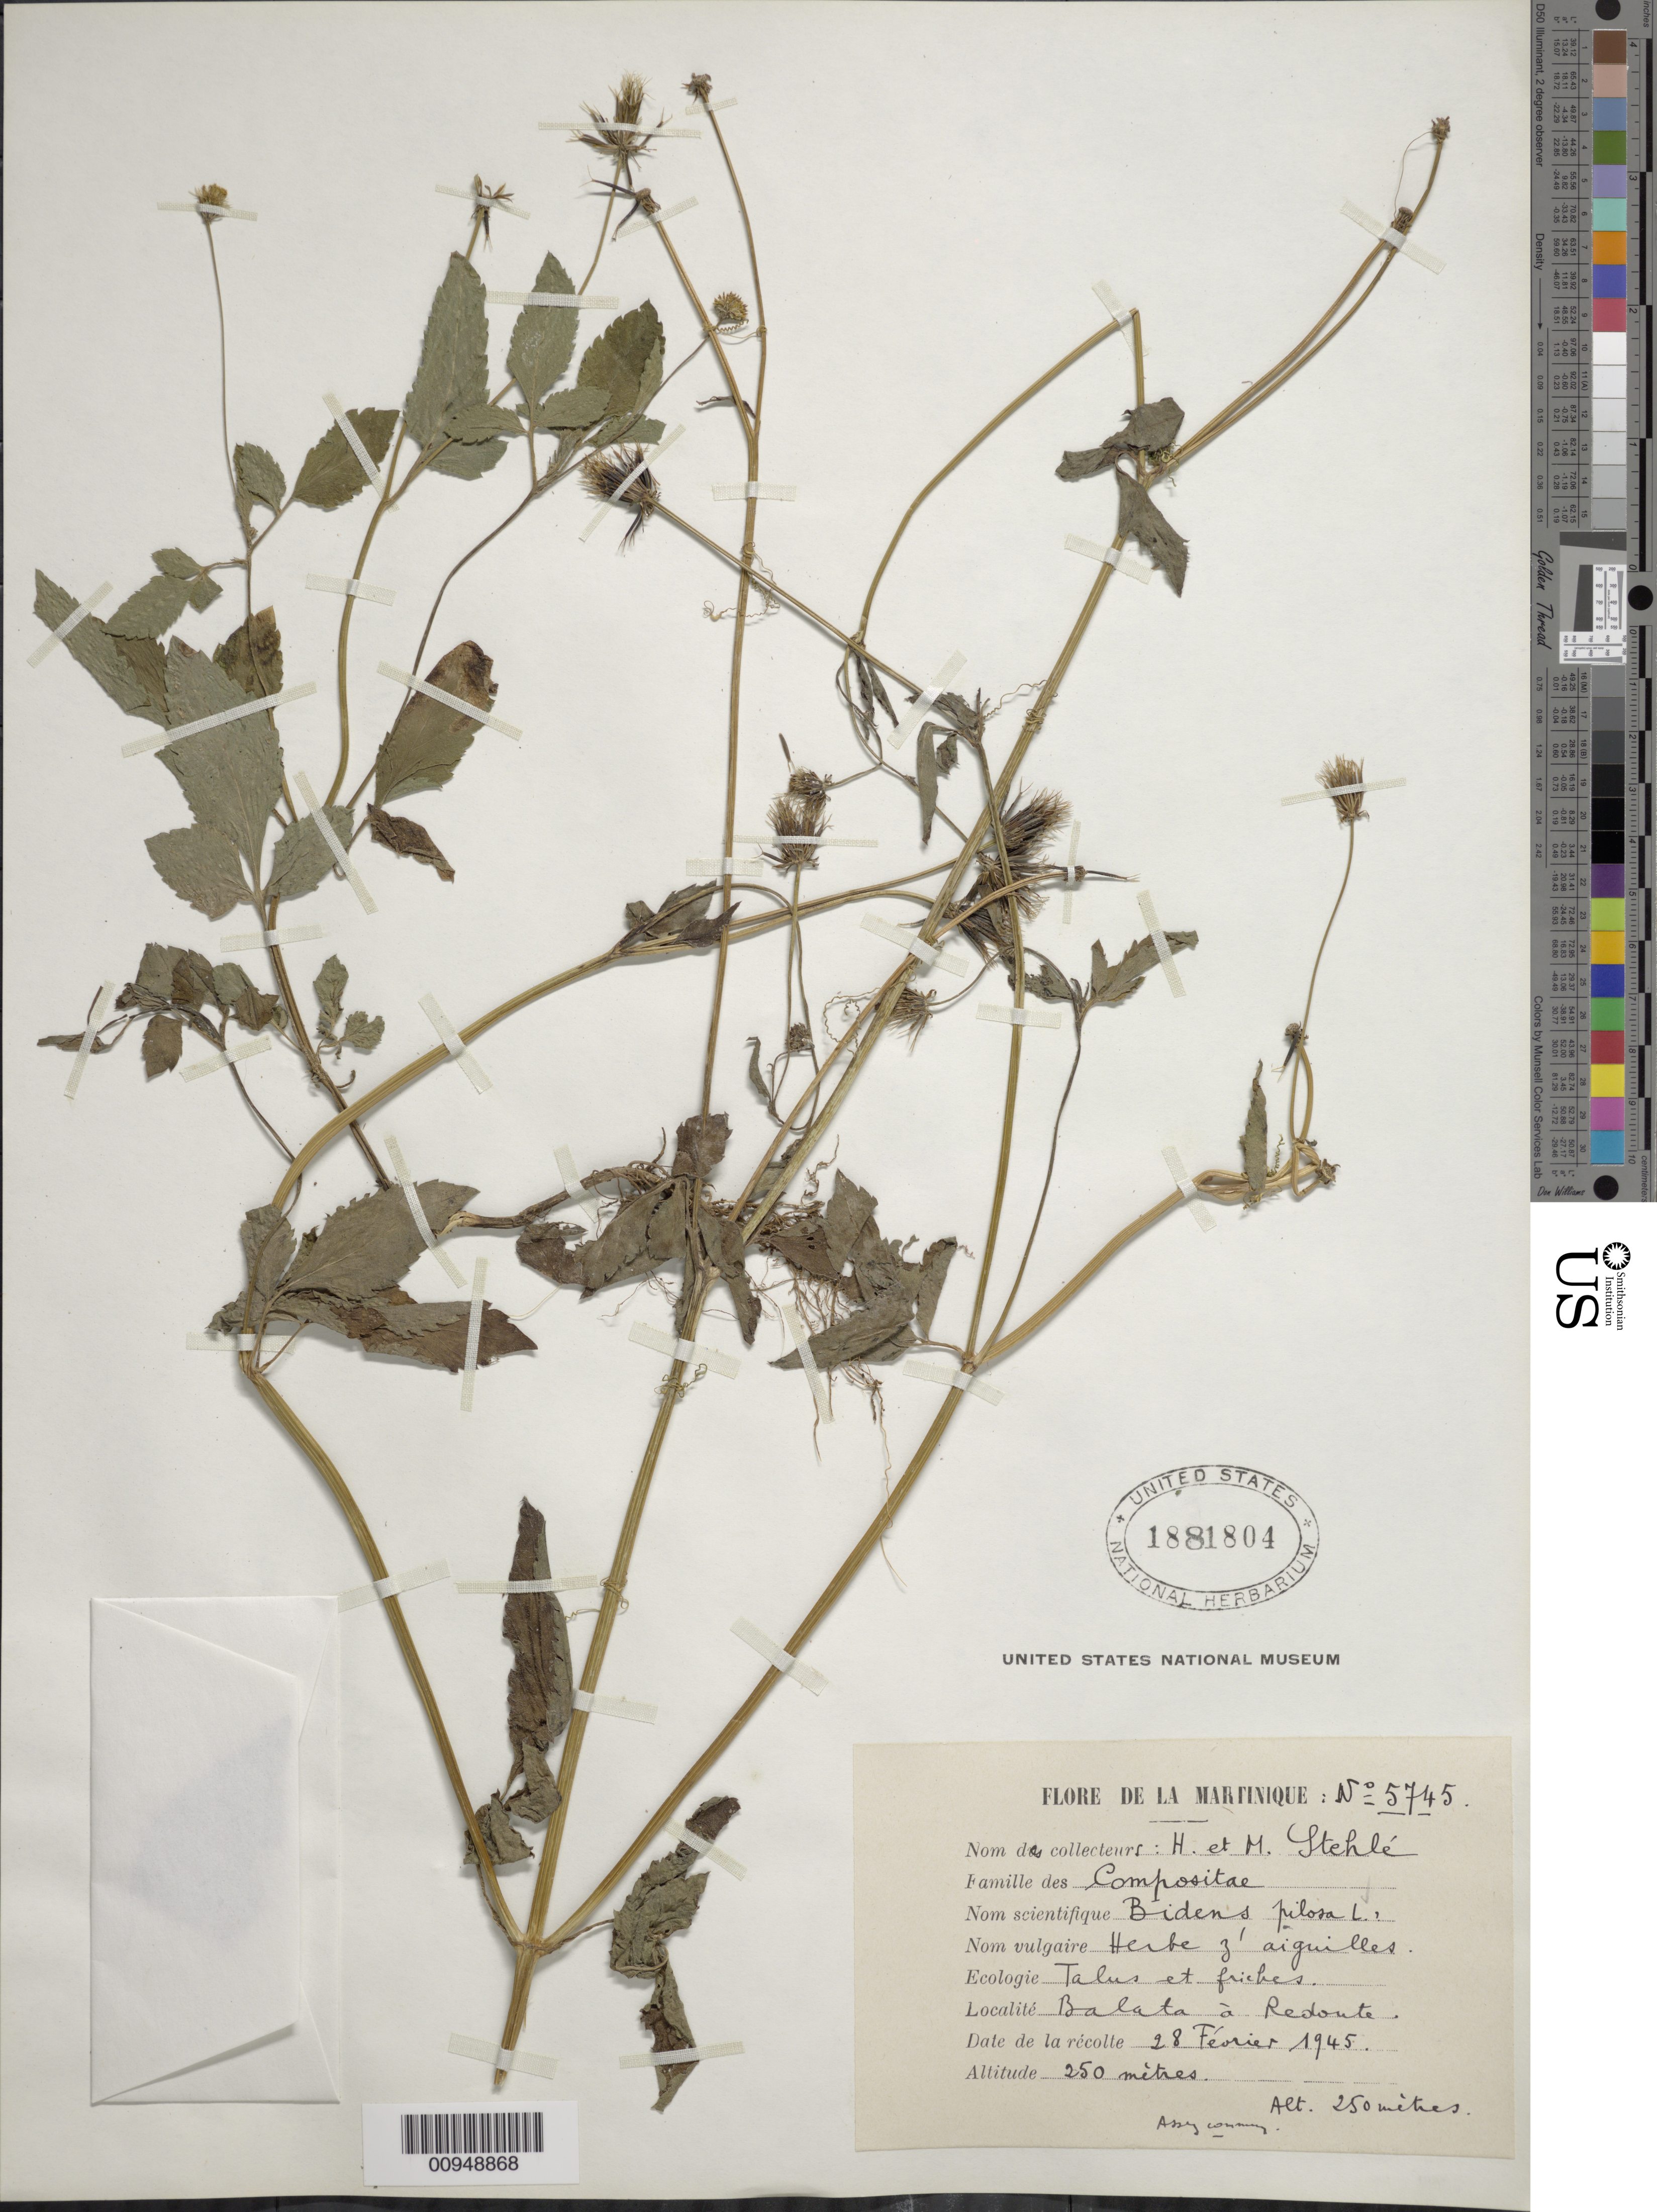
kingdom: Plantae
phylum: Tracheophyta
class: Magnoliopsida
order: Asterales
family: Asteraceae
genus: Bidens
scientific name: Bidens pilosa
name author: L.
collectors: H. Stehlé & M. Stehlé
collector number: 5745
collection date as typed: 28 Feb 1945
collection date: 1945-02-28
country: Martinique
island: Martinique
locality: Balata à Redonte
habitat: Talus et friches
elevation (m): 250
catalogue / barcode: US 1881804